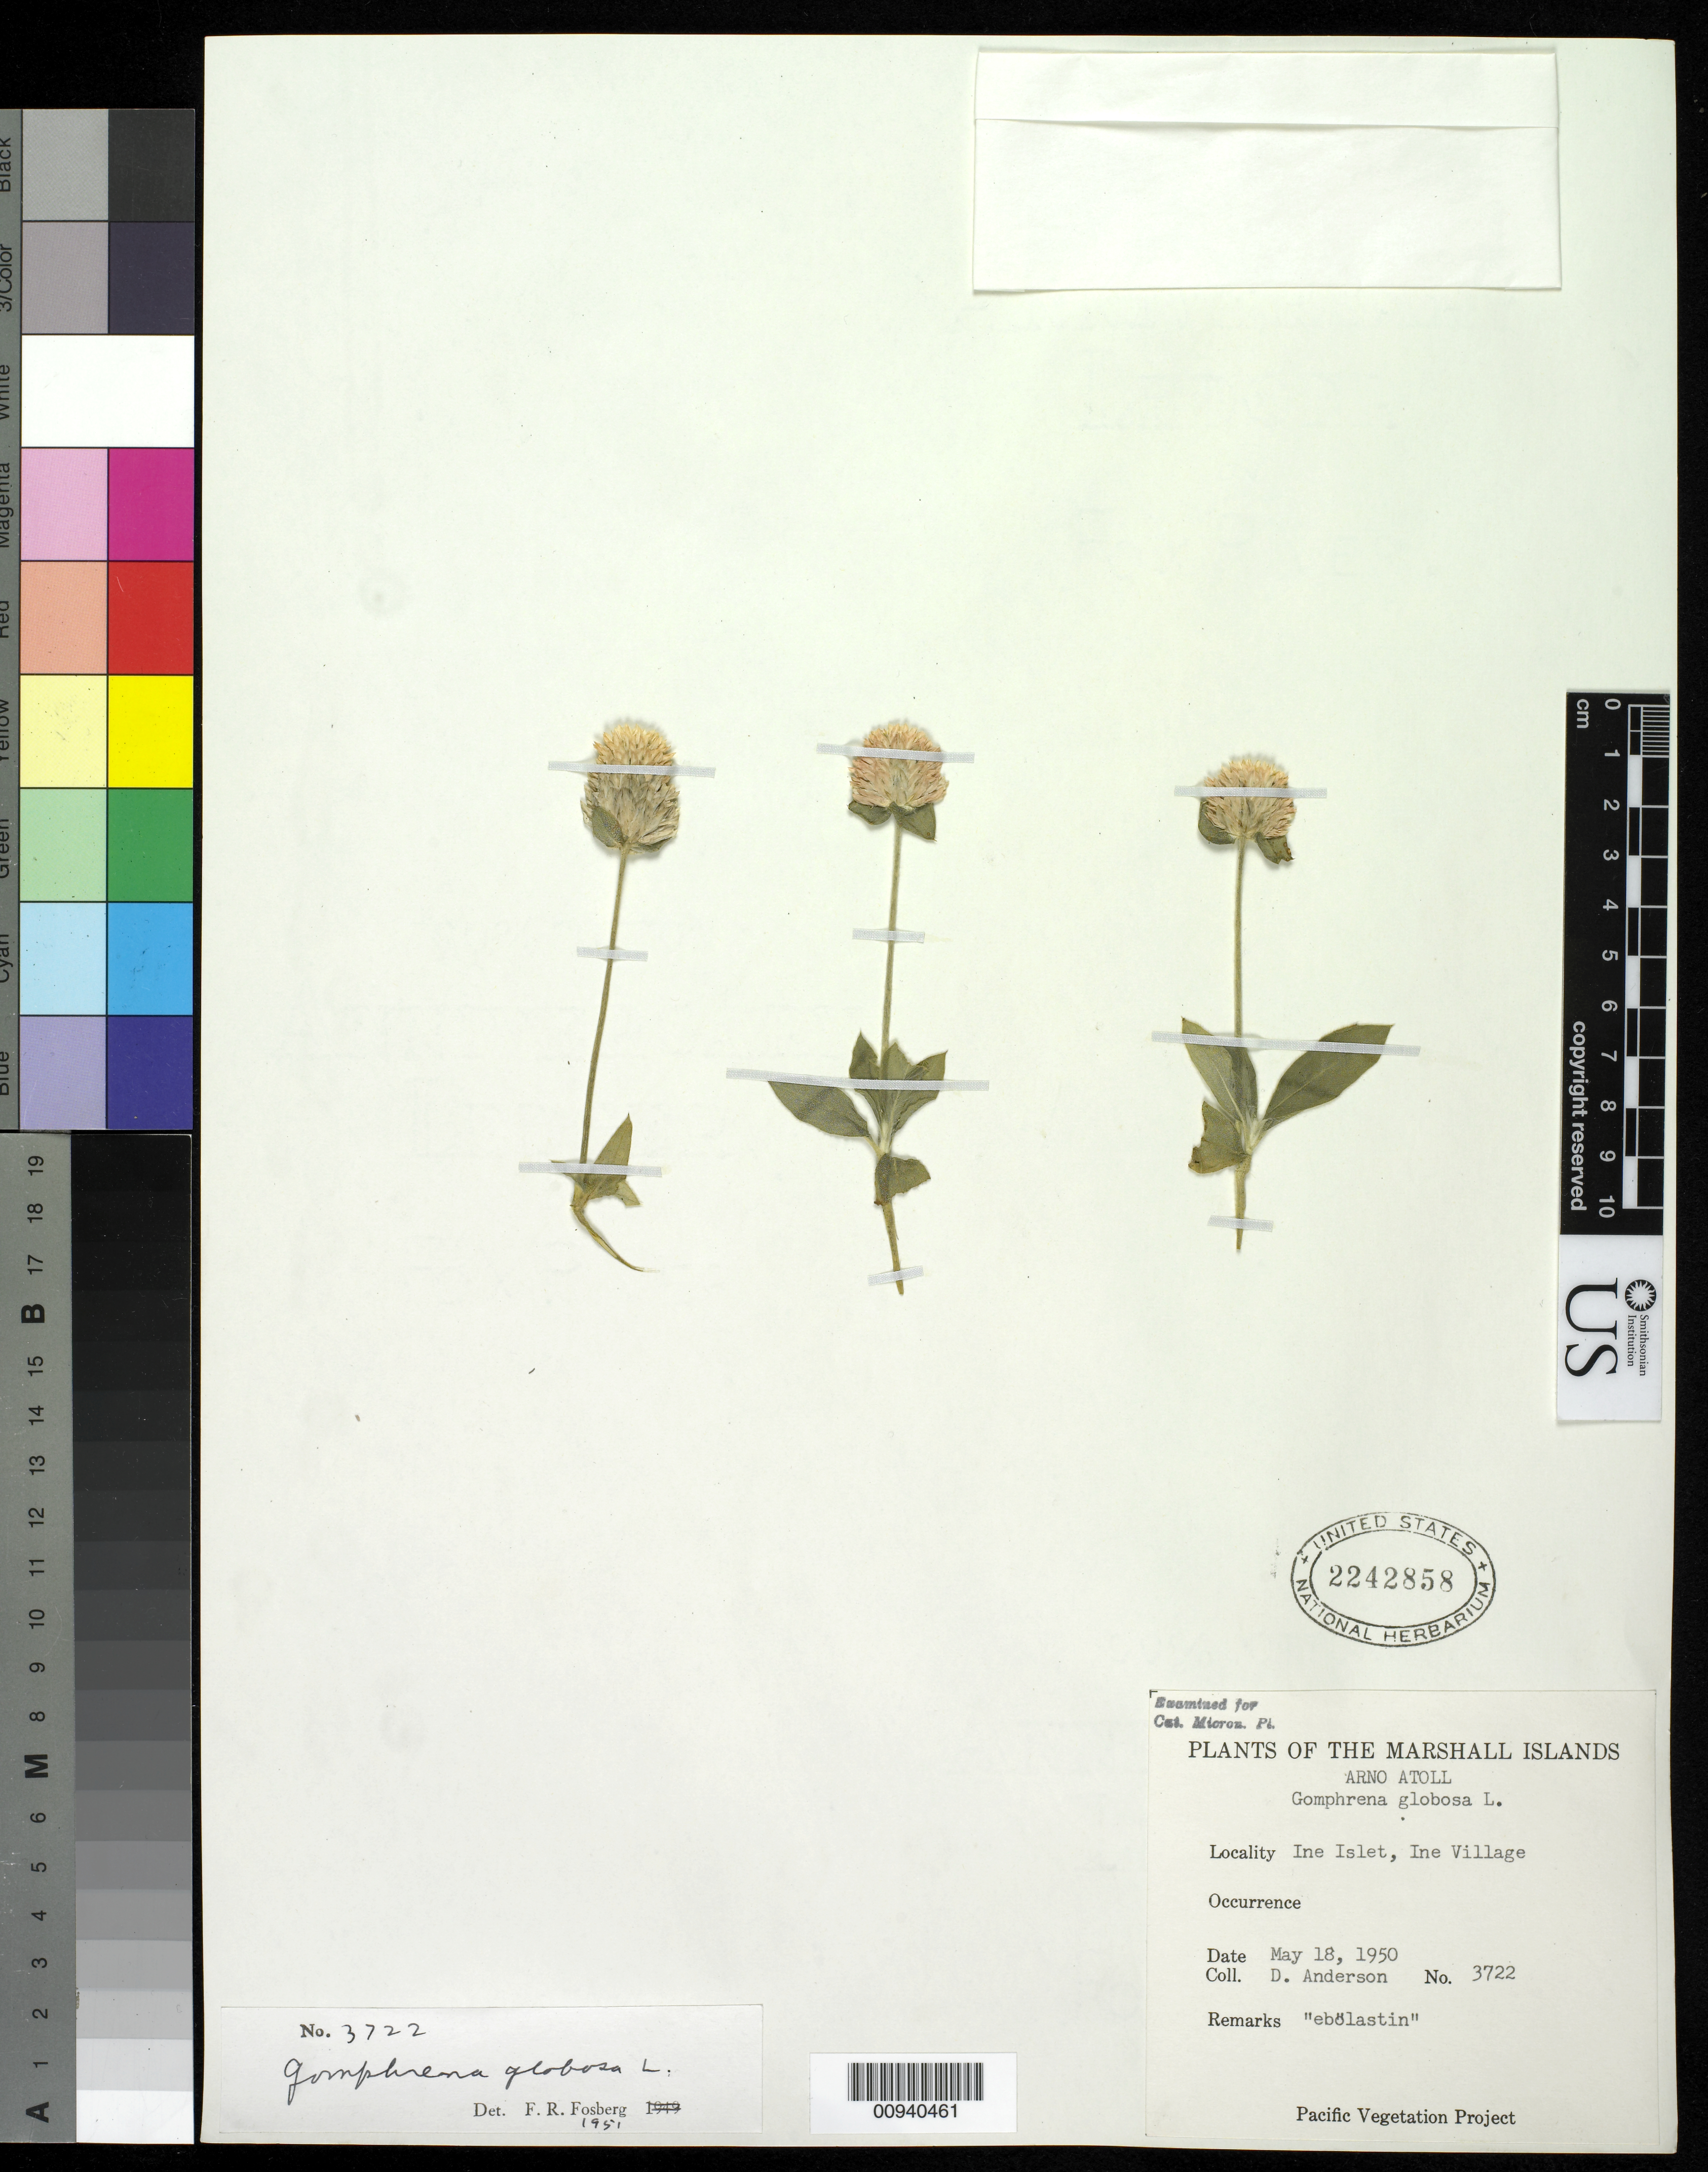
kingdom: Plantae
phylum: Tracheophyta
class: Magnoliopsida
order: Caryophyllales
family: Amaranthaceae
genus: Gomphrena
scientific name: Gomphrena globosa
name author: L.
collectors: D. Anderson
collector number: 3722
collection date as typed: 18 May 1950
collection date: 1950-05-18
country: Marshall Islands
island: Arno Atoll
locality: Ine Islet, Ine Village.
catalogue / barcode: US 2242858